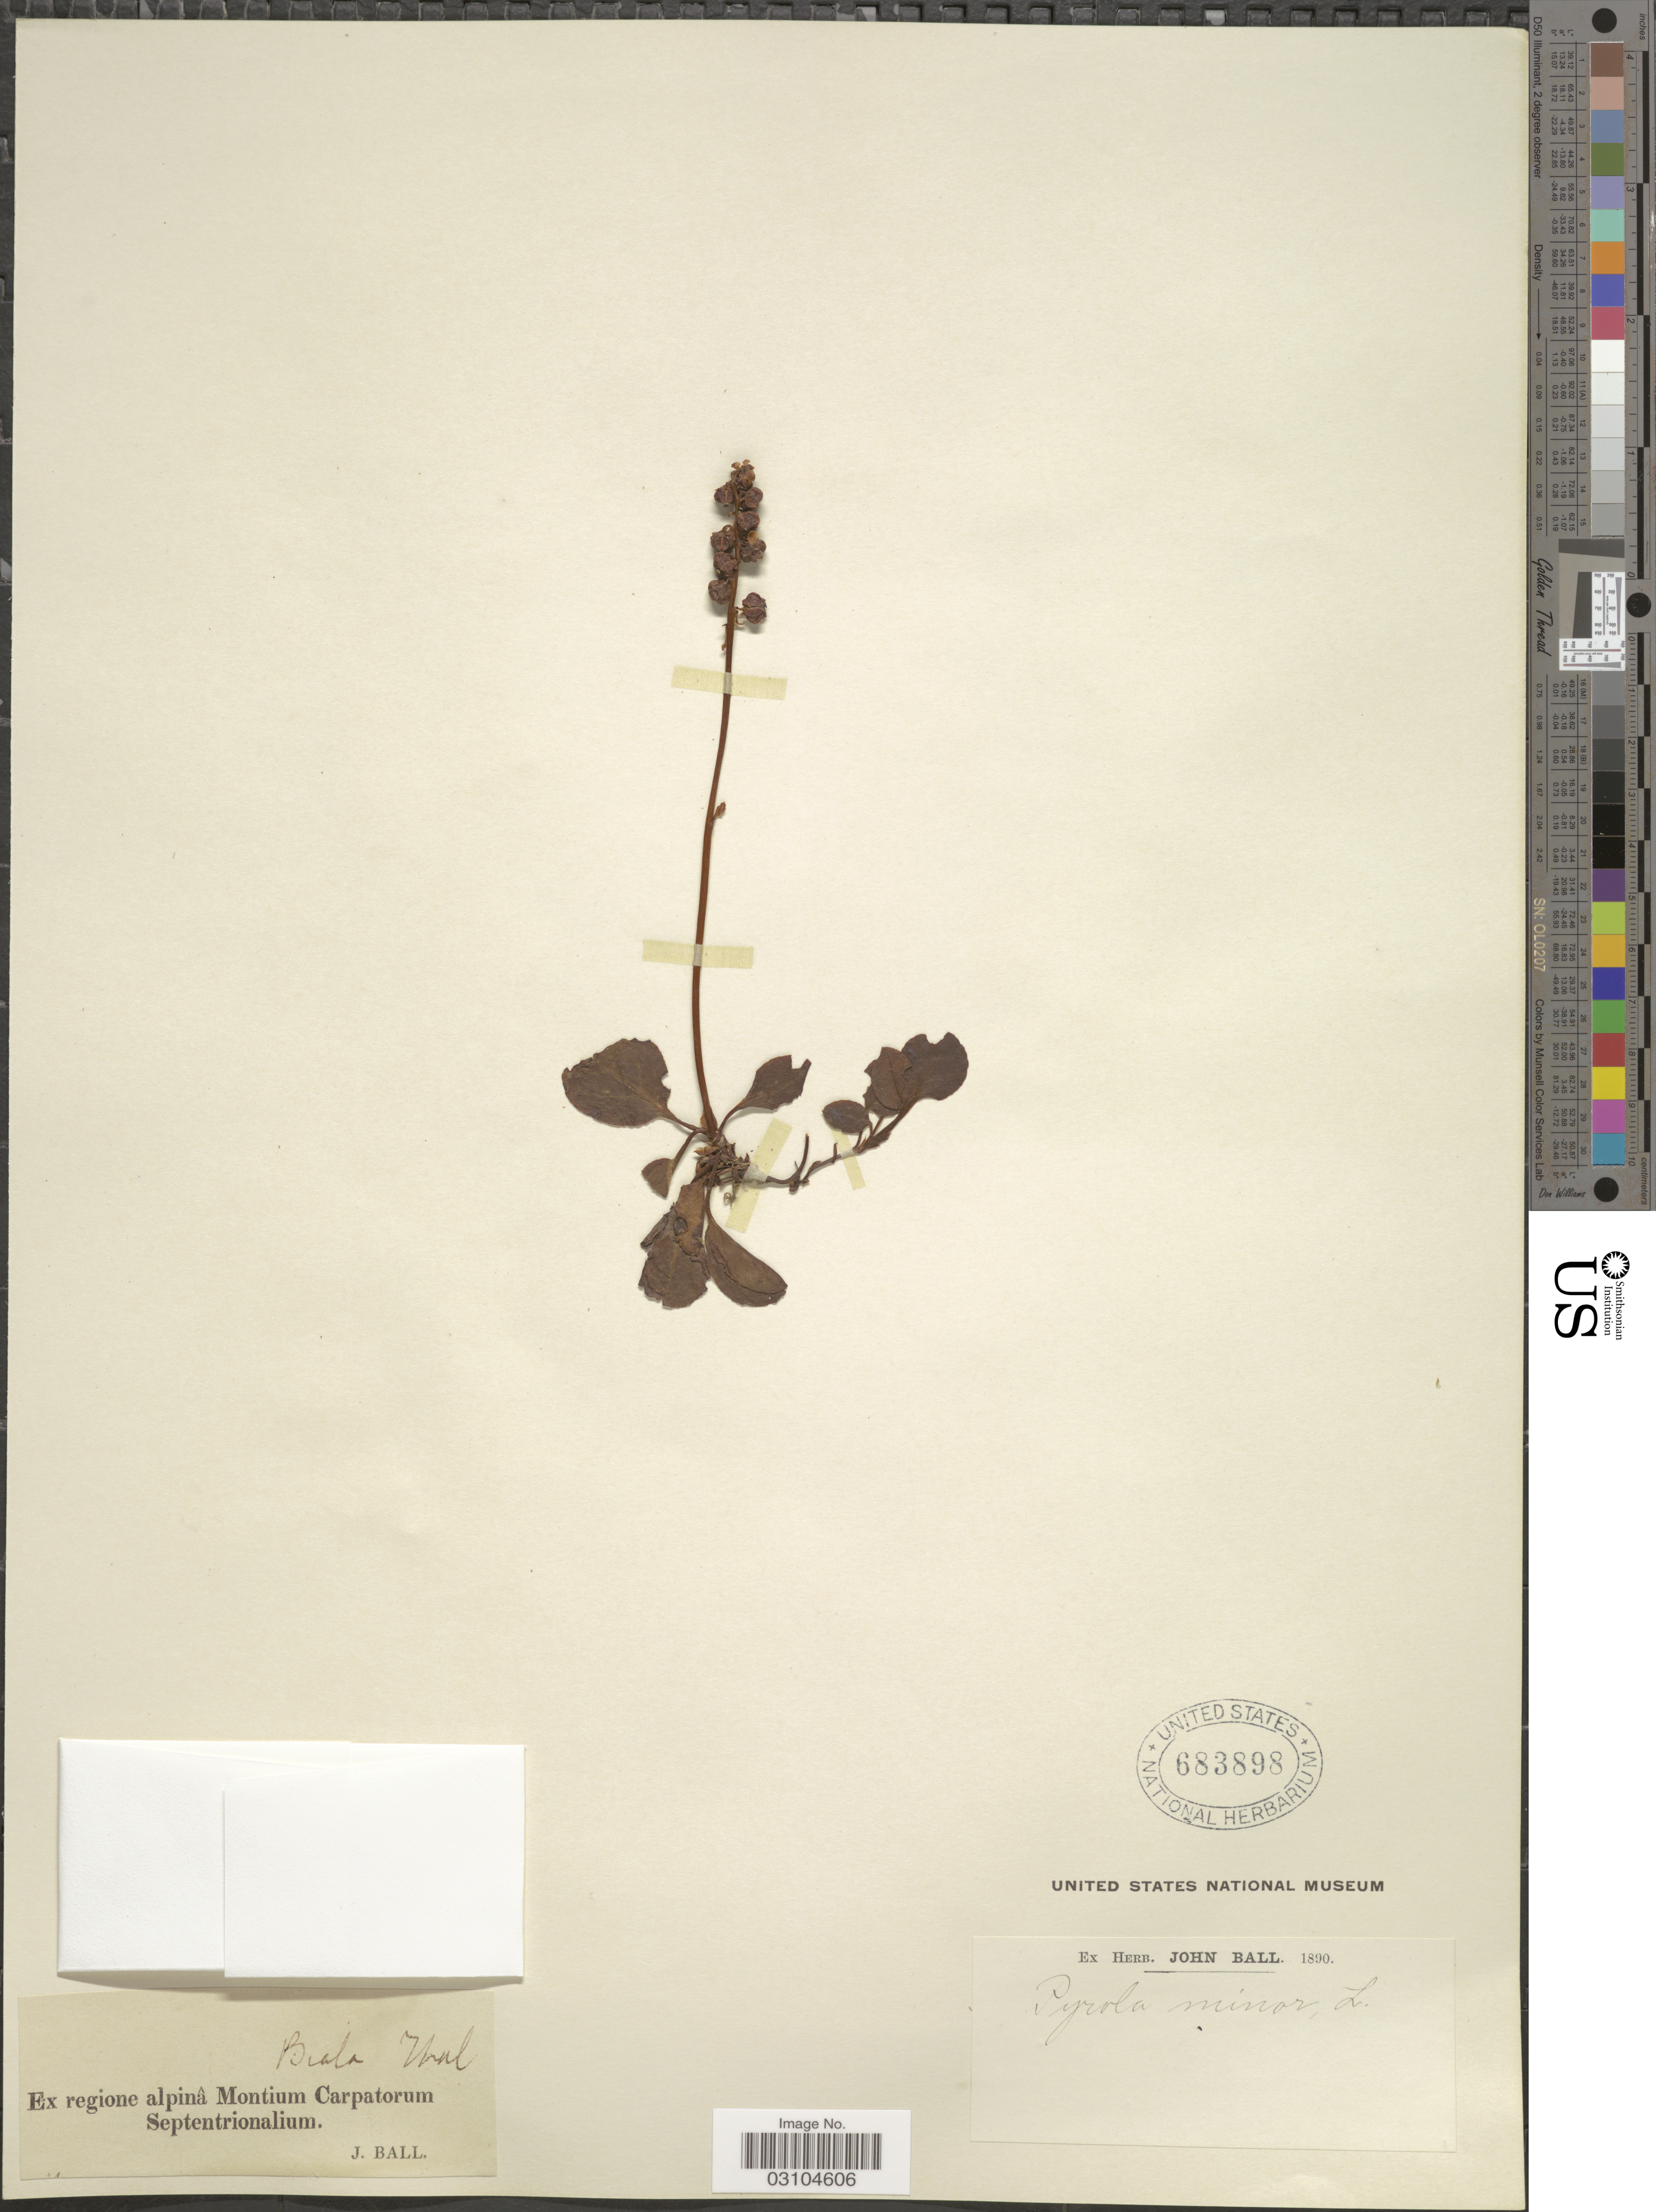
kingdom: Plantae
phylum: Tracheophyta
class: Magnoliopsida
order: Ericales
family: Ericaceae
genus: Pyrola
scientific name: Pyrola minor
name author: L.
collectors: J. Ball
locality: Ex regione alpinâ Montium Carpatorum Septentrionalium.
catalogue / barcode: US 683898